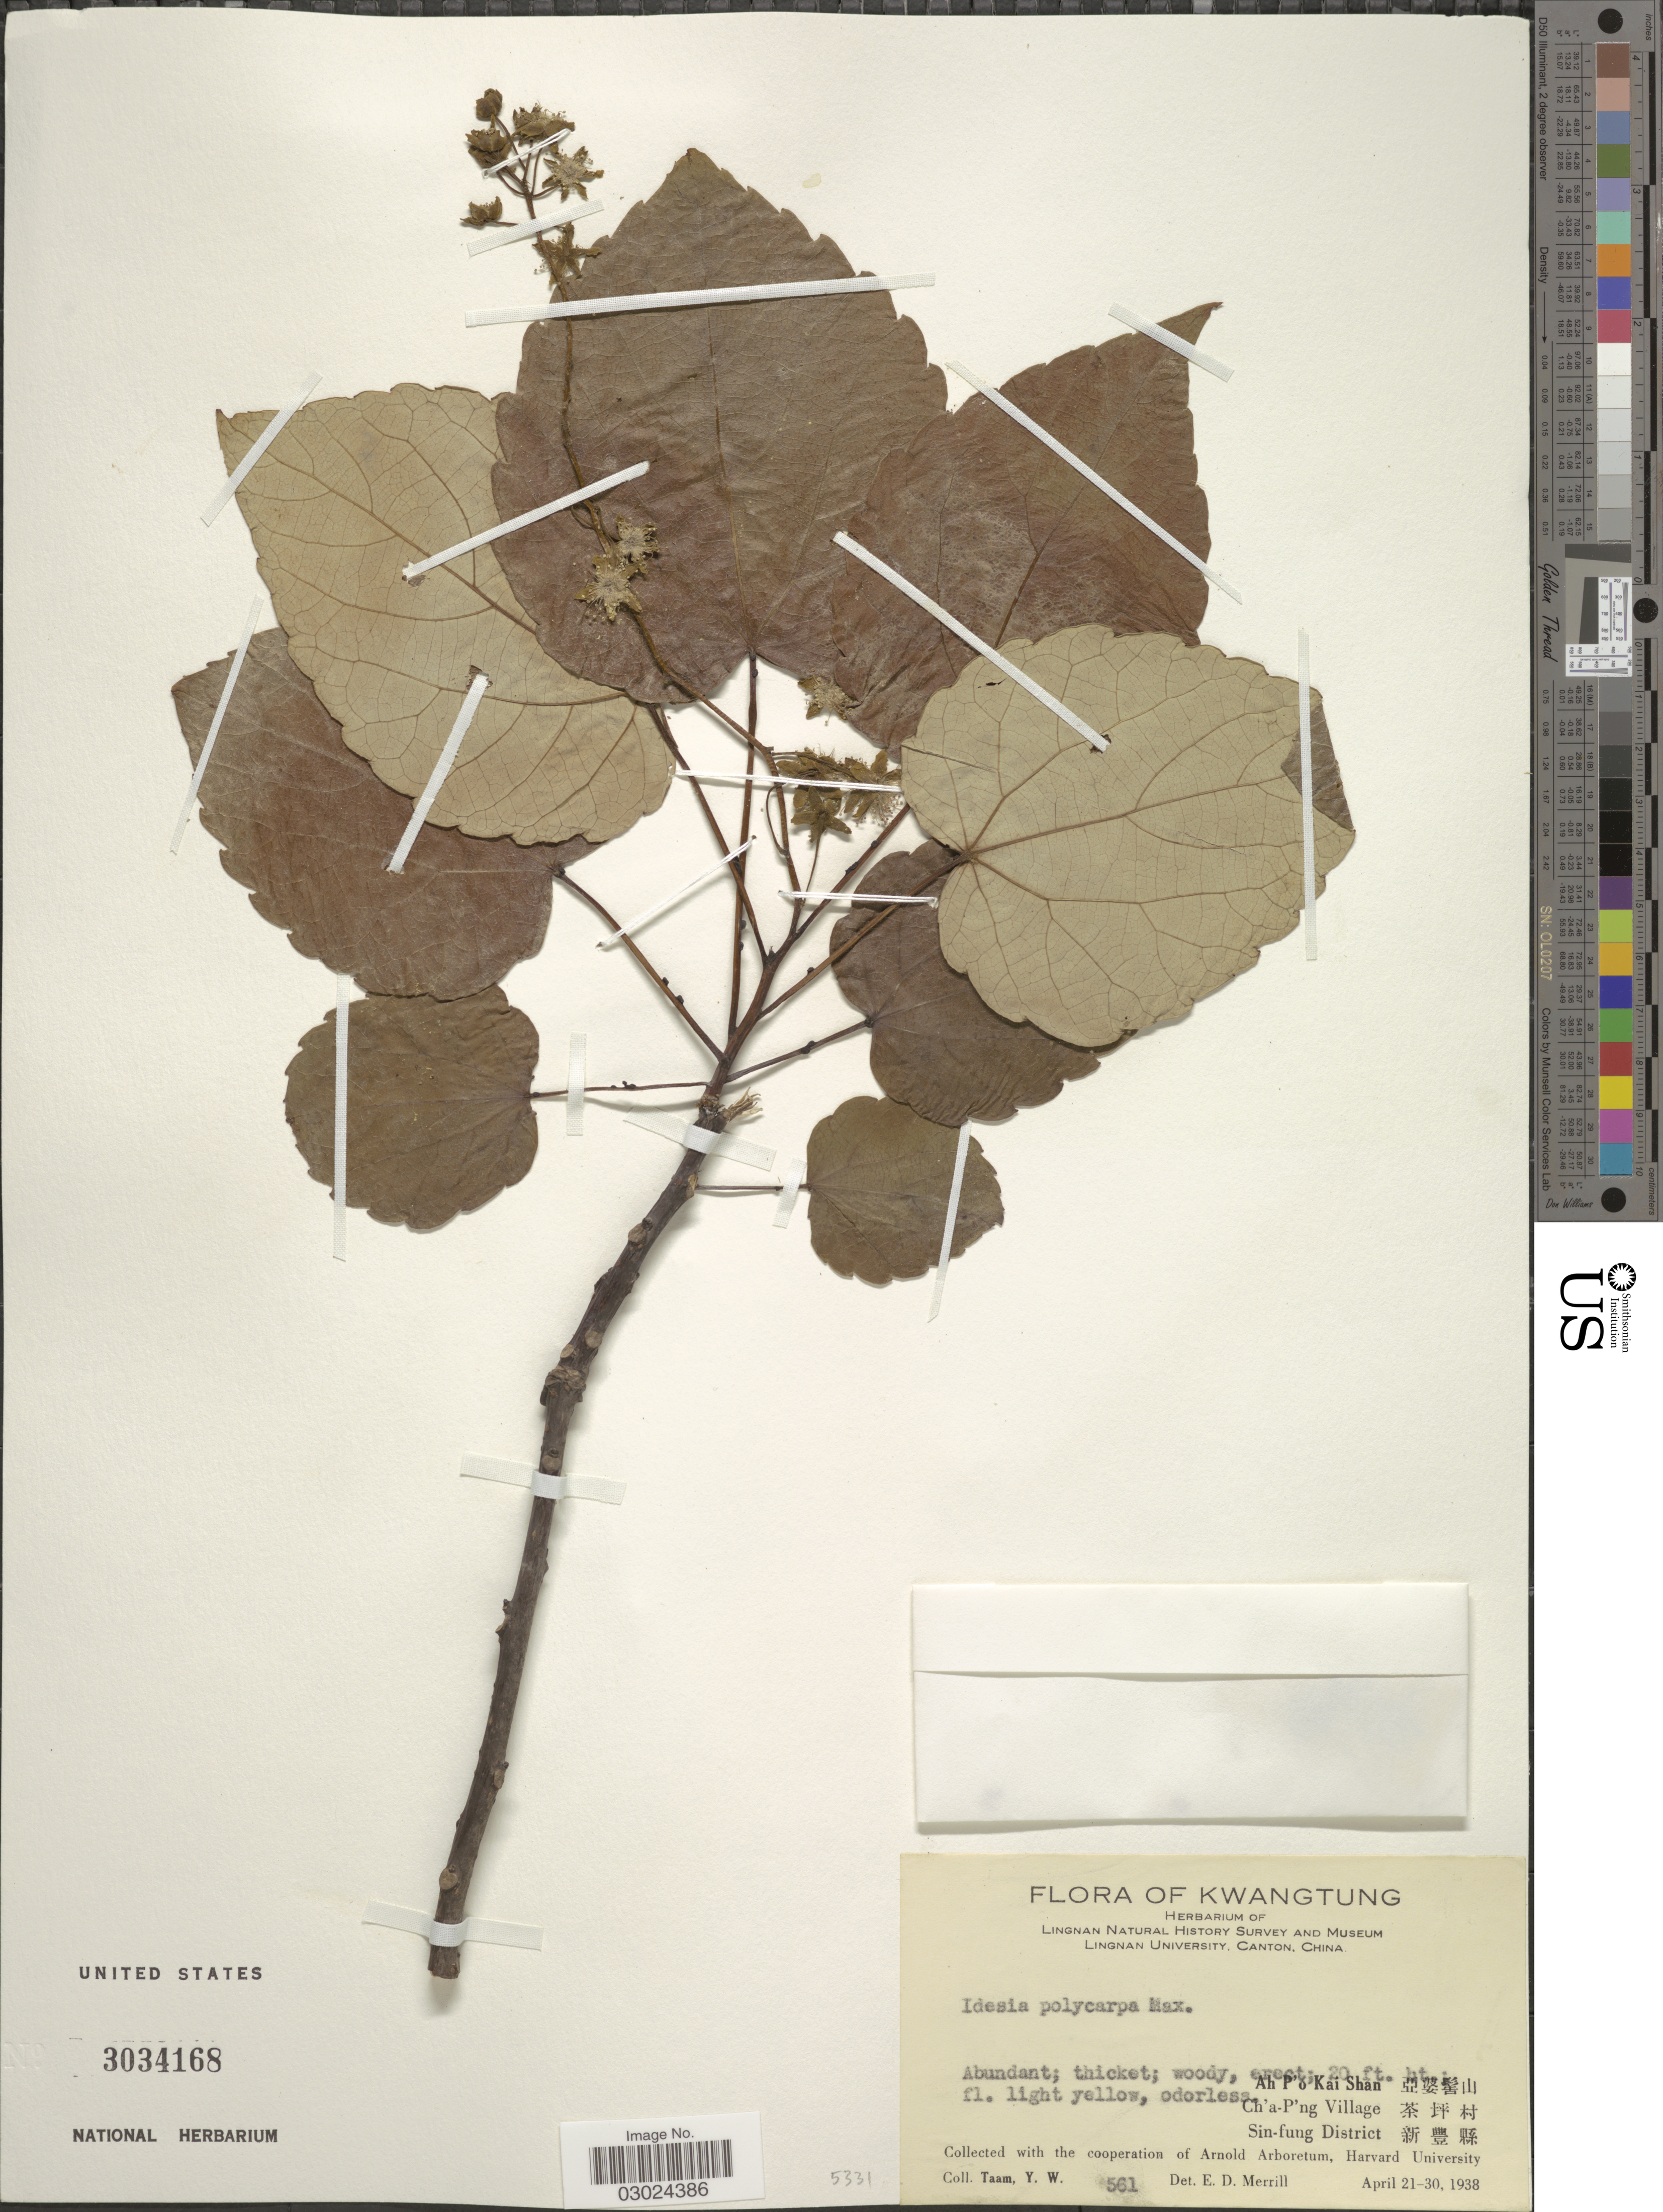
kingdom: Plantae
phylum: Tracheophyta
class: Magnoliopsida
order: Malpighiales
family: Salicaceae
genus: Idesia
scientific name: Idesia polycarpa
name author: Maxim.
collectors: Y. W. Taam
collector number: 561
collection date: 1938-04-21/1938-04-30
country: China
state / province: Guangdong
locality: Kwangtung. Ah P'o Kai Shan X. Ch'a-P'ng Village X. Sin-fung District X.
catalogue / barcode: US 3034168